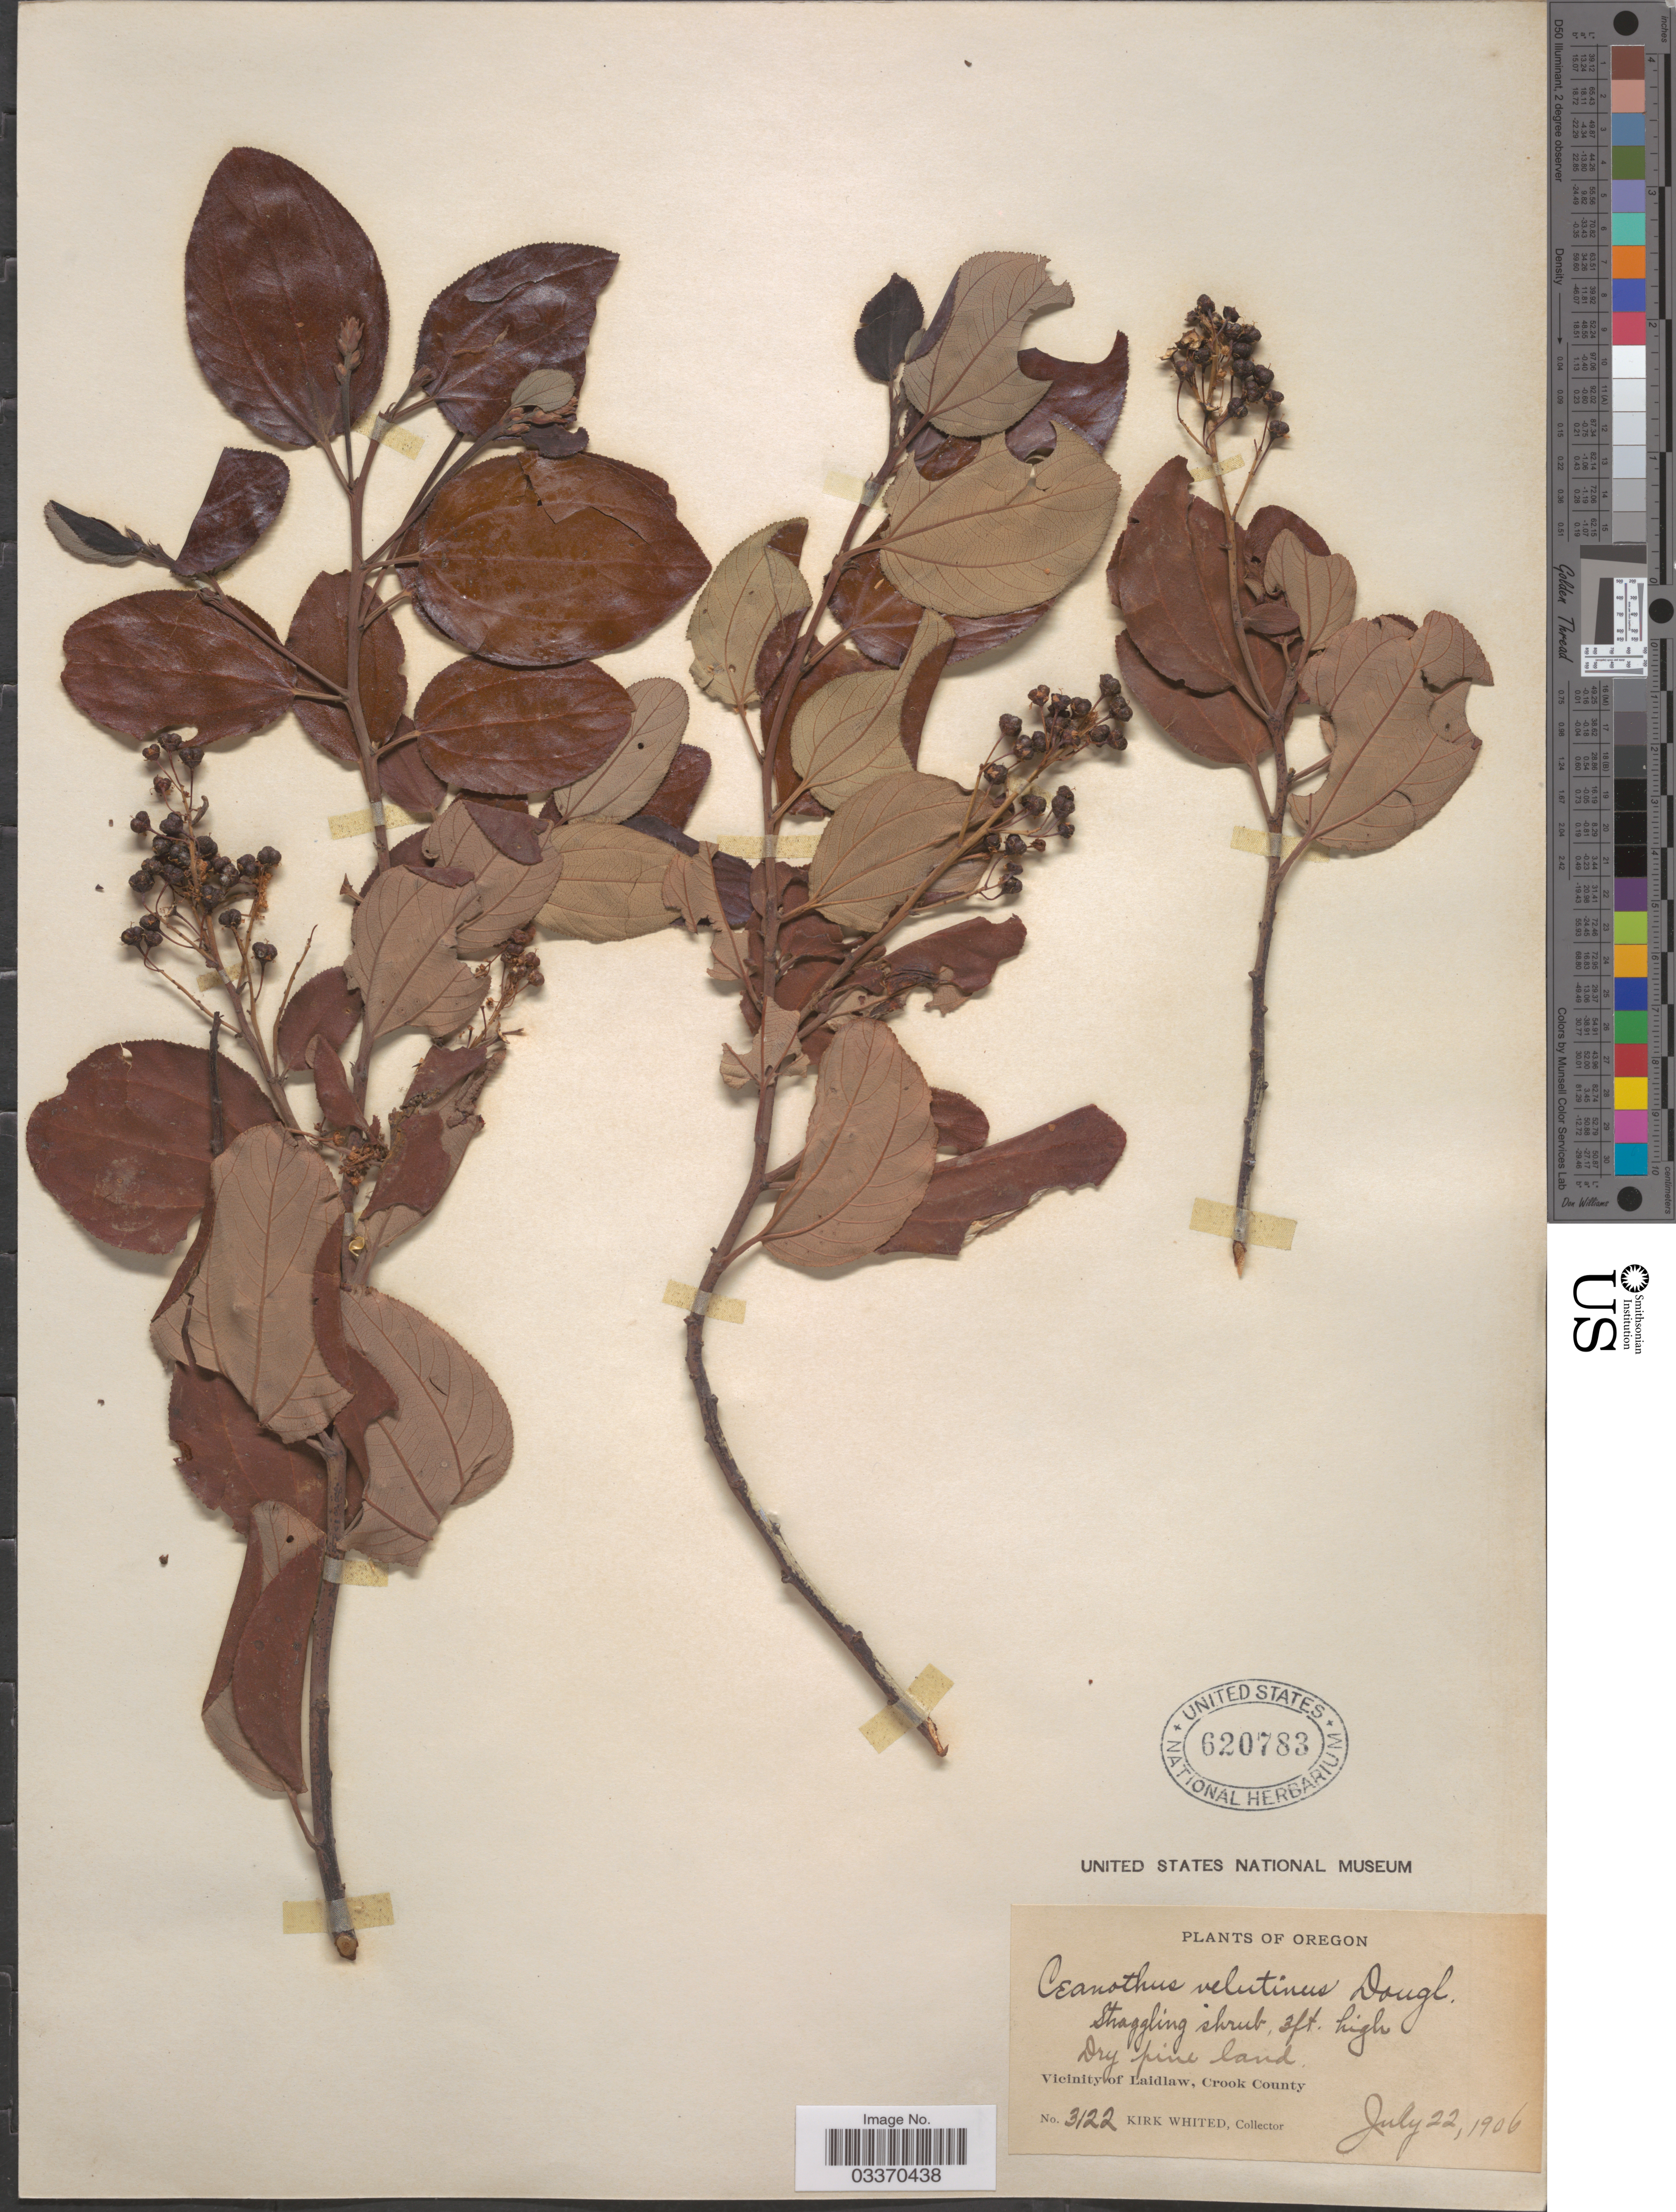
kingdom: Plantae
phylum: Tracheophyta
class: Magnoliopsida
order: Rosales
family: Rhamnaceae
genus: Ceanothus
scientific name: Ceanothus velutinus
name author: Douglas ex Hook.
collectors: K. Whited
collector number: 3122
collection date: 1906-07-22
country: United States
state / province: Oregon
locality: Vicinity of Laidlaw, Crook County.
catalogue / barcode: US 620783